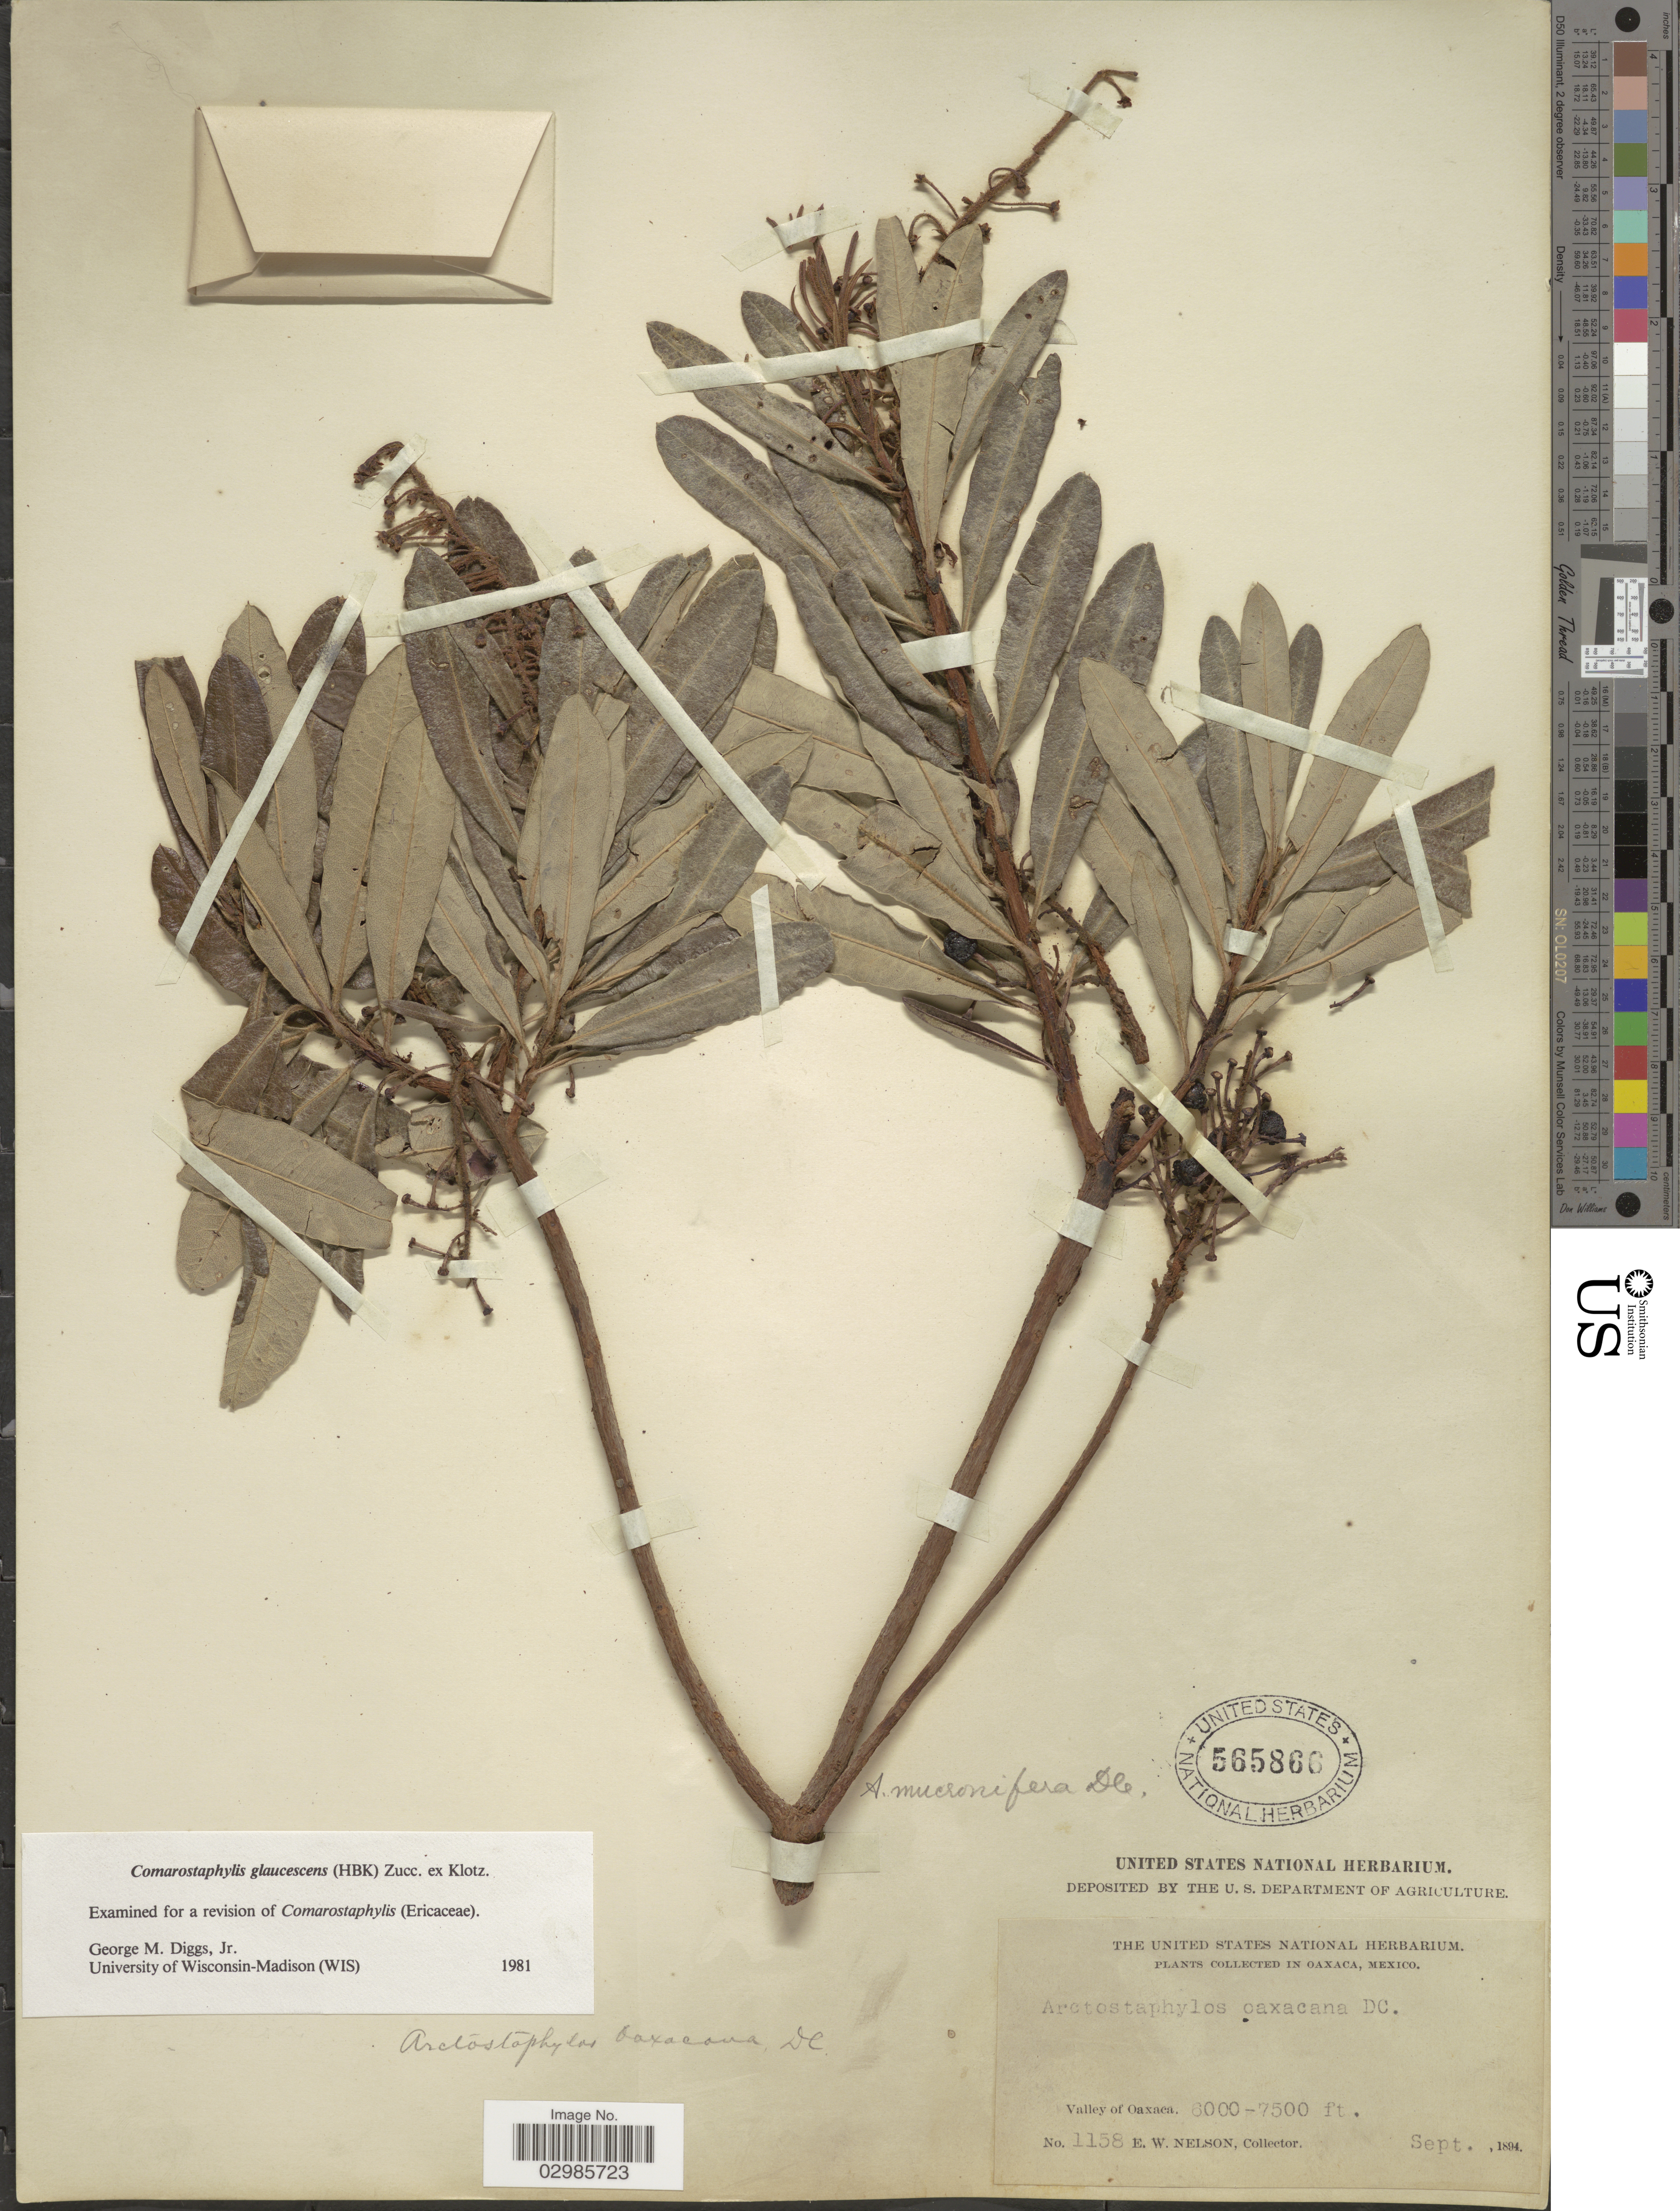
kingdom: Plantae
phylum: Tracheophyta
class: Magnoliopsida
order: Ericales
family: Ericaceae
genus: Comarostaphylis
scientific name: Comarostaphylis glaucescens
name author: (Kunth) Zucc. ex Klotzsch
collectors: E. W. Nelson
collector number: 1158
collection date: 1894-09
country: Mexico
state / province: Oaxaca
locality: Valley of Oaxaca.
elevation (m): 1829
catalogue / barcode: US 565866